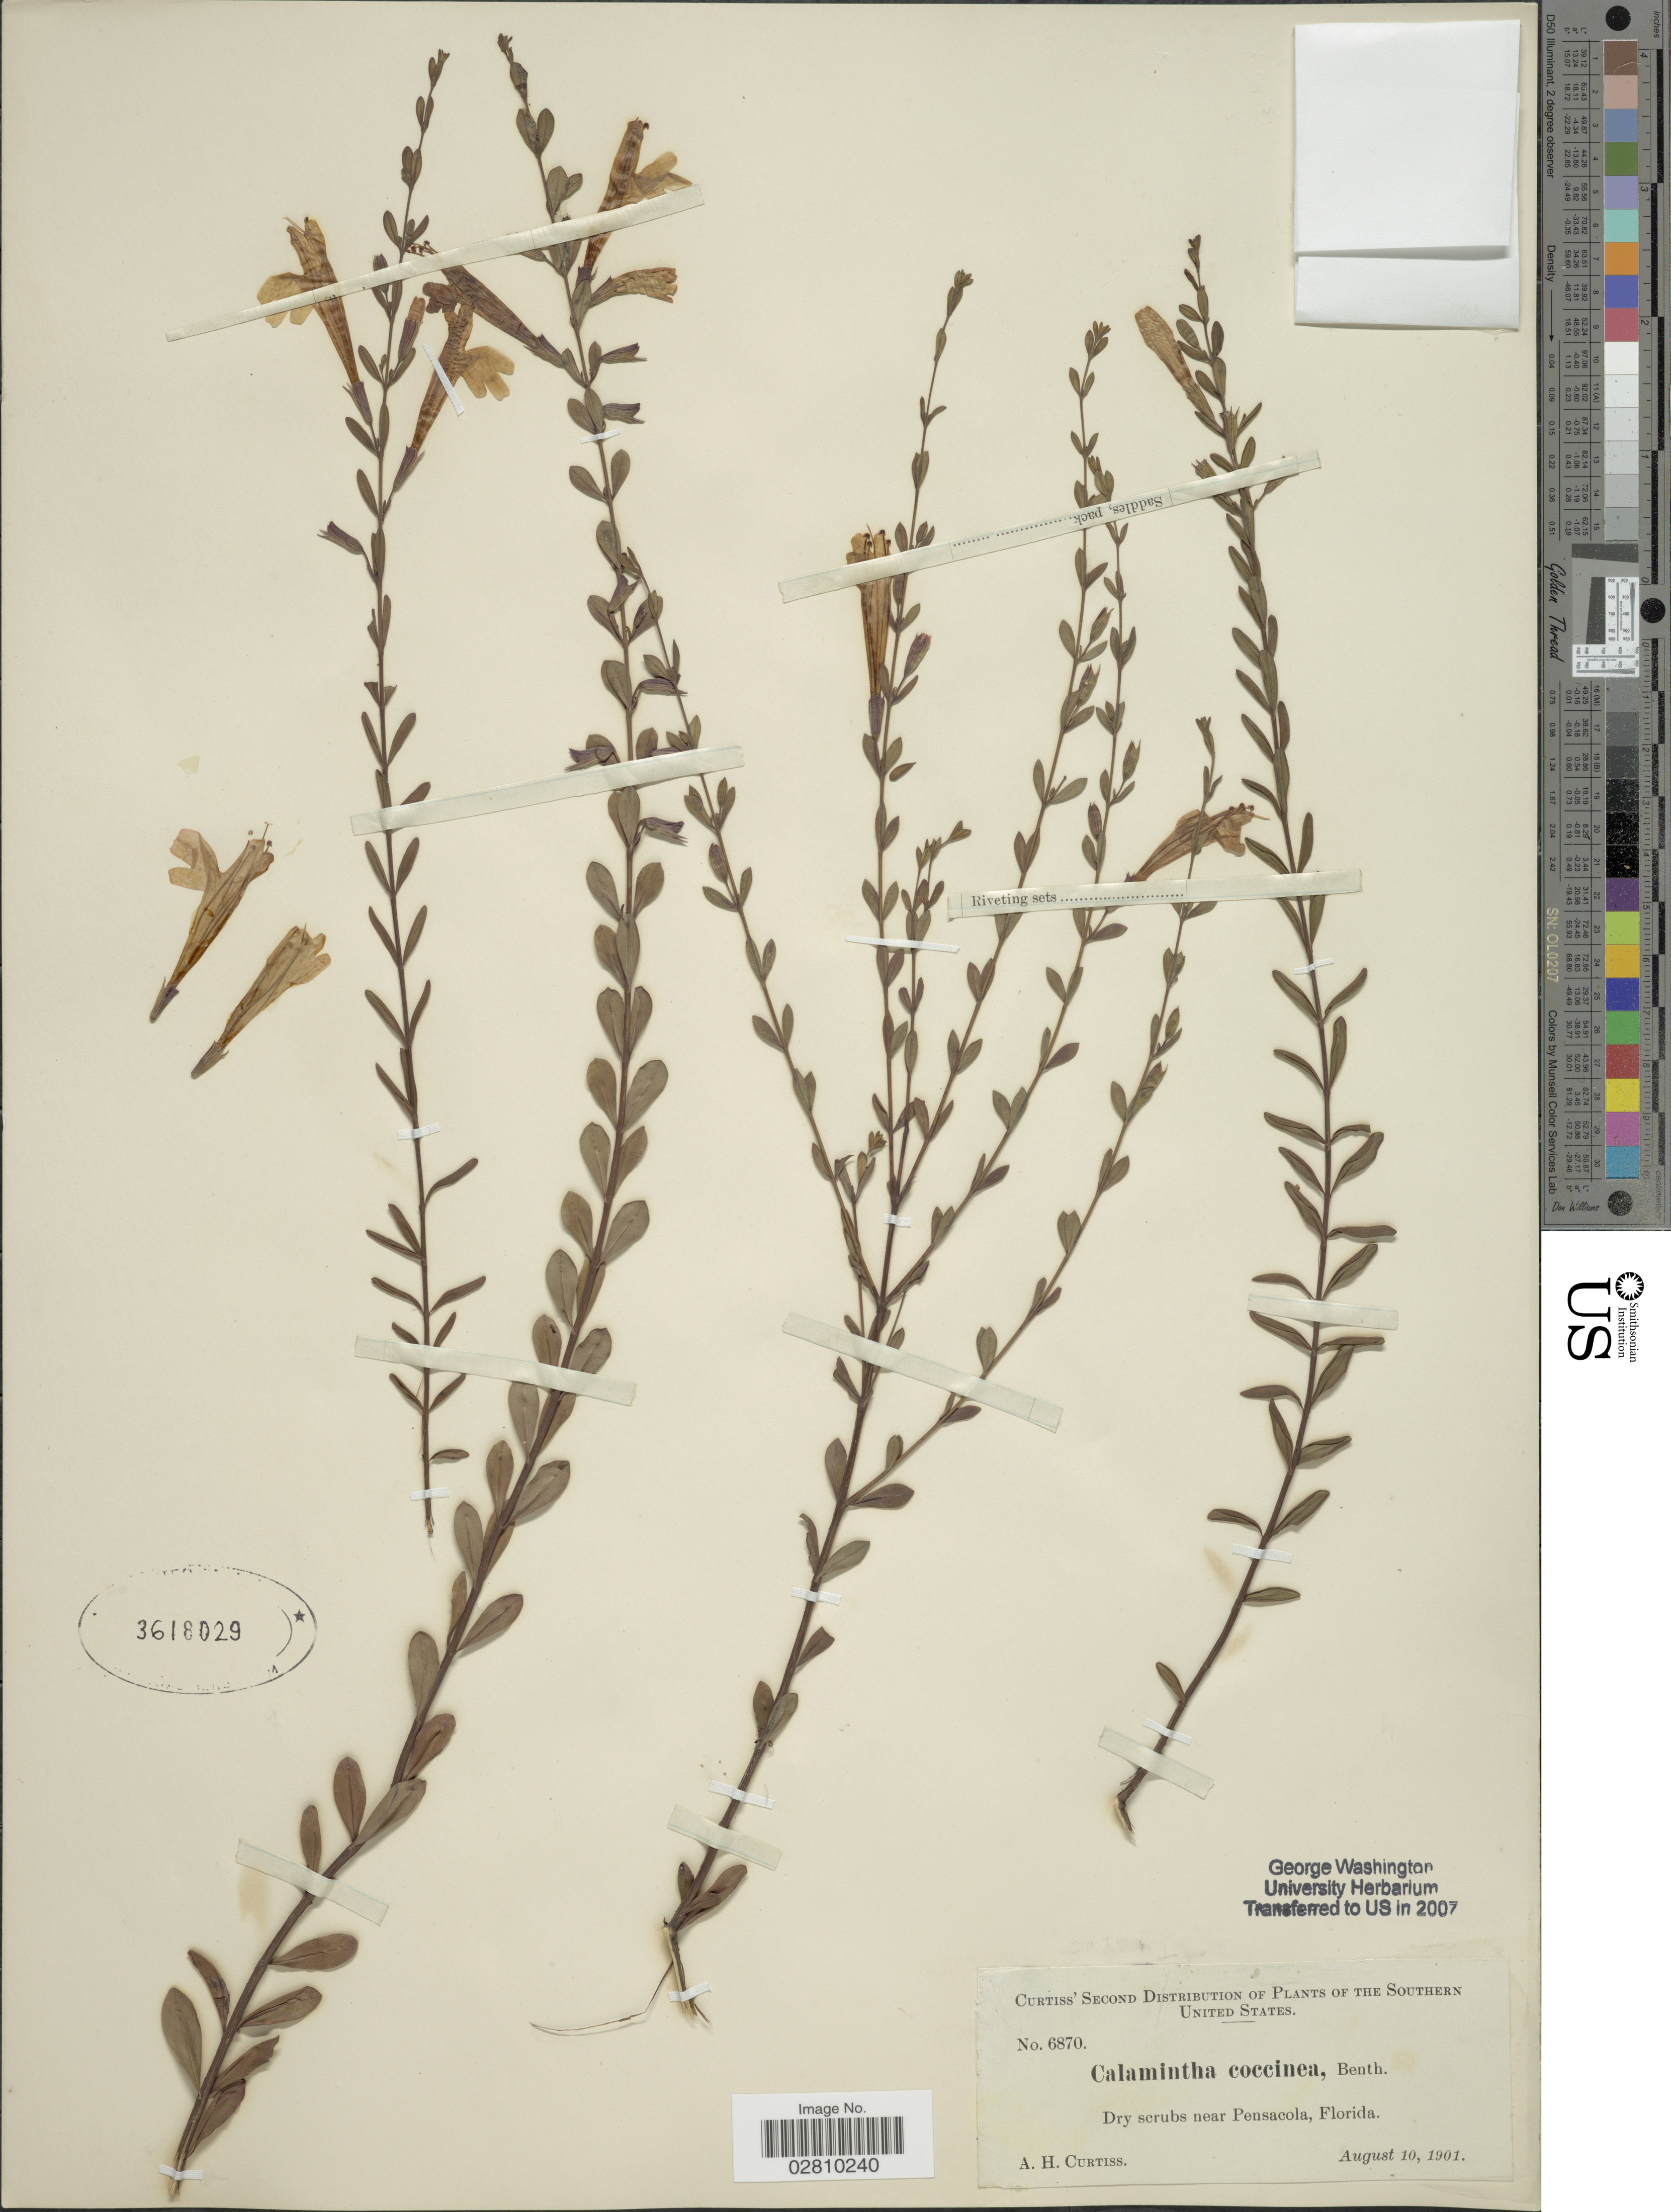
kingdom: Plantae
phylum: Tracheophyta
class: Magnoliopsida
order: Lamiales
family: Lamiaceae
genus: Clinopodium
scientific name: Clinopodium coccineum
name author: (Nutt. ex Hook.) Kuntze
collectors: A. H. Curtiss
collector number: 6870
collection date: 1901-08-10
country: United States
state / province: Florida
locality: Southern United States. Dry scrubs near Pensacola.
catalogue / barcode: US 3618029